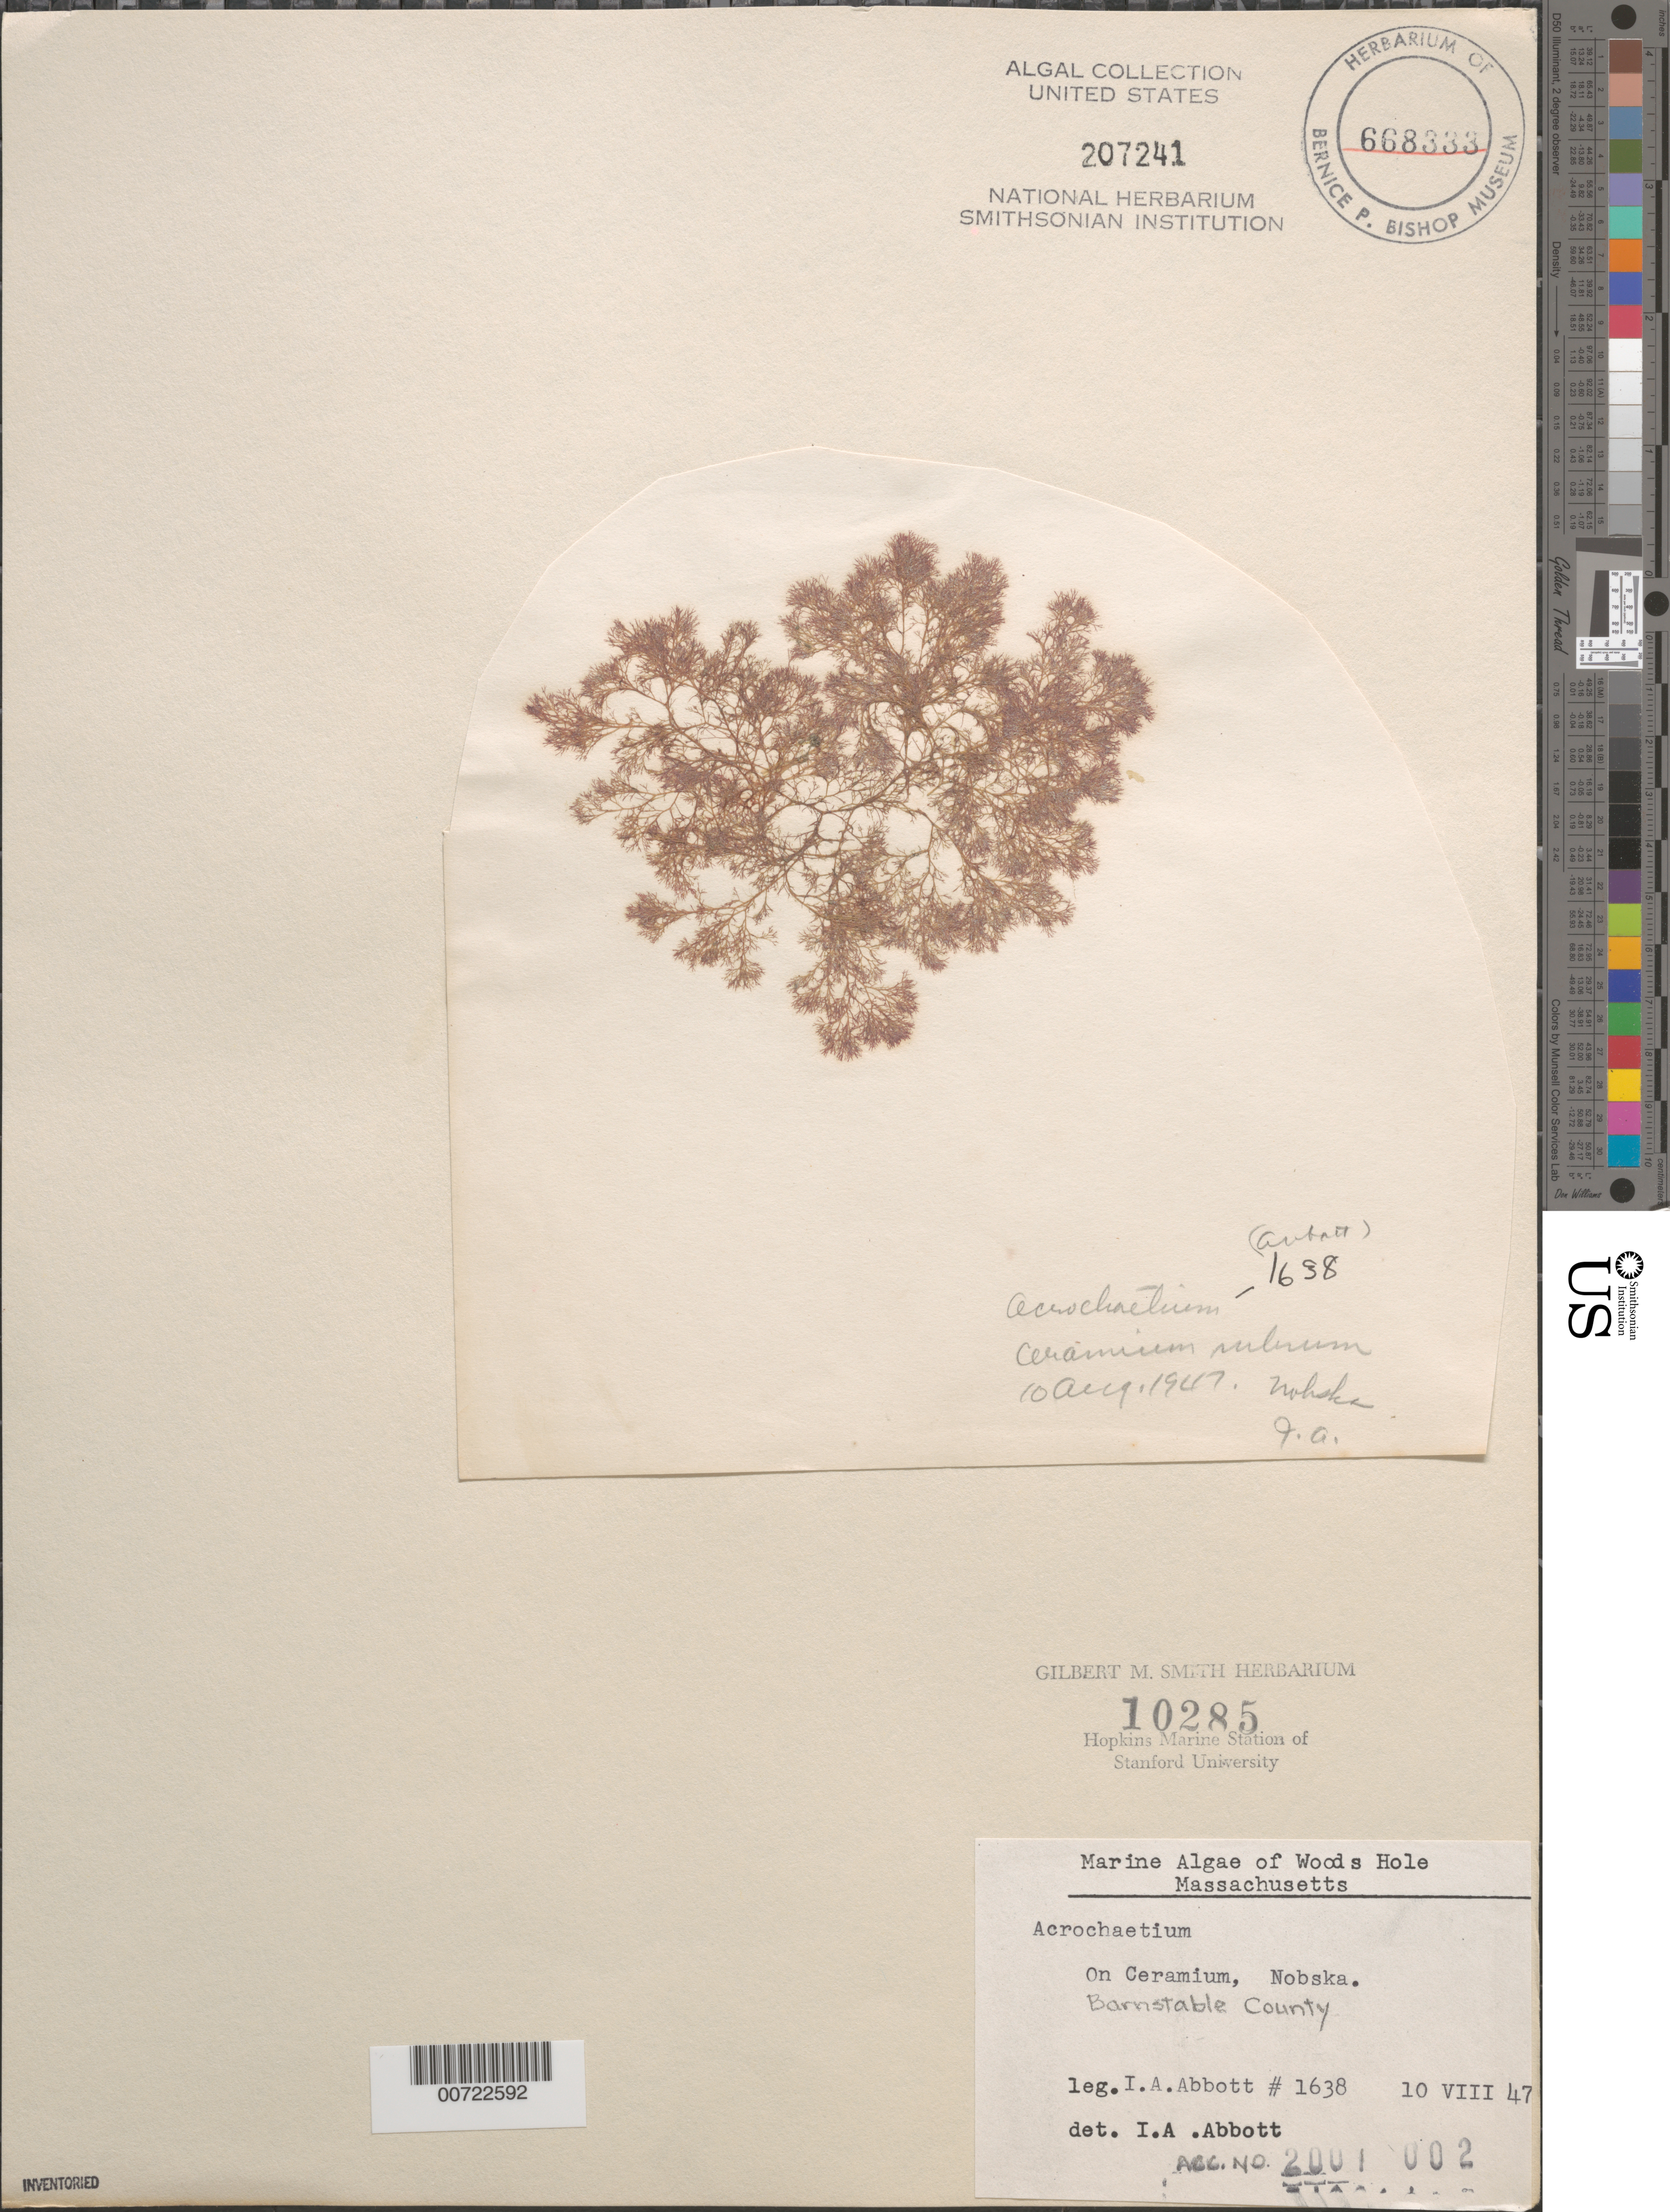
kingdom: Plantae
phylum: Rhodophyta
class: Florideophyceae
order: Acrochaetiales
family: Acrochaetiaceae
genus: Acrochaetium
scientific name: Acrochaetium sp.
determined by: Abbott, Isabella A.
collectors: I. A. Abbott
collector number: IAA 1638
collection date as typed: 10 Aug 1947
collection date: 1947-08-10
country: United States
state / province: Massachusetts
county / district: Barnstable County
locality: Nobska, Woods Hole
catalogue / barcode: US 207241